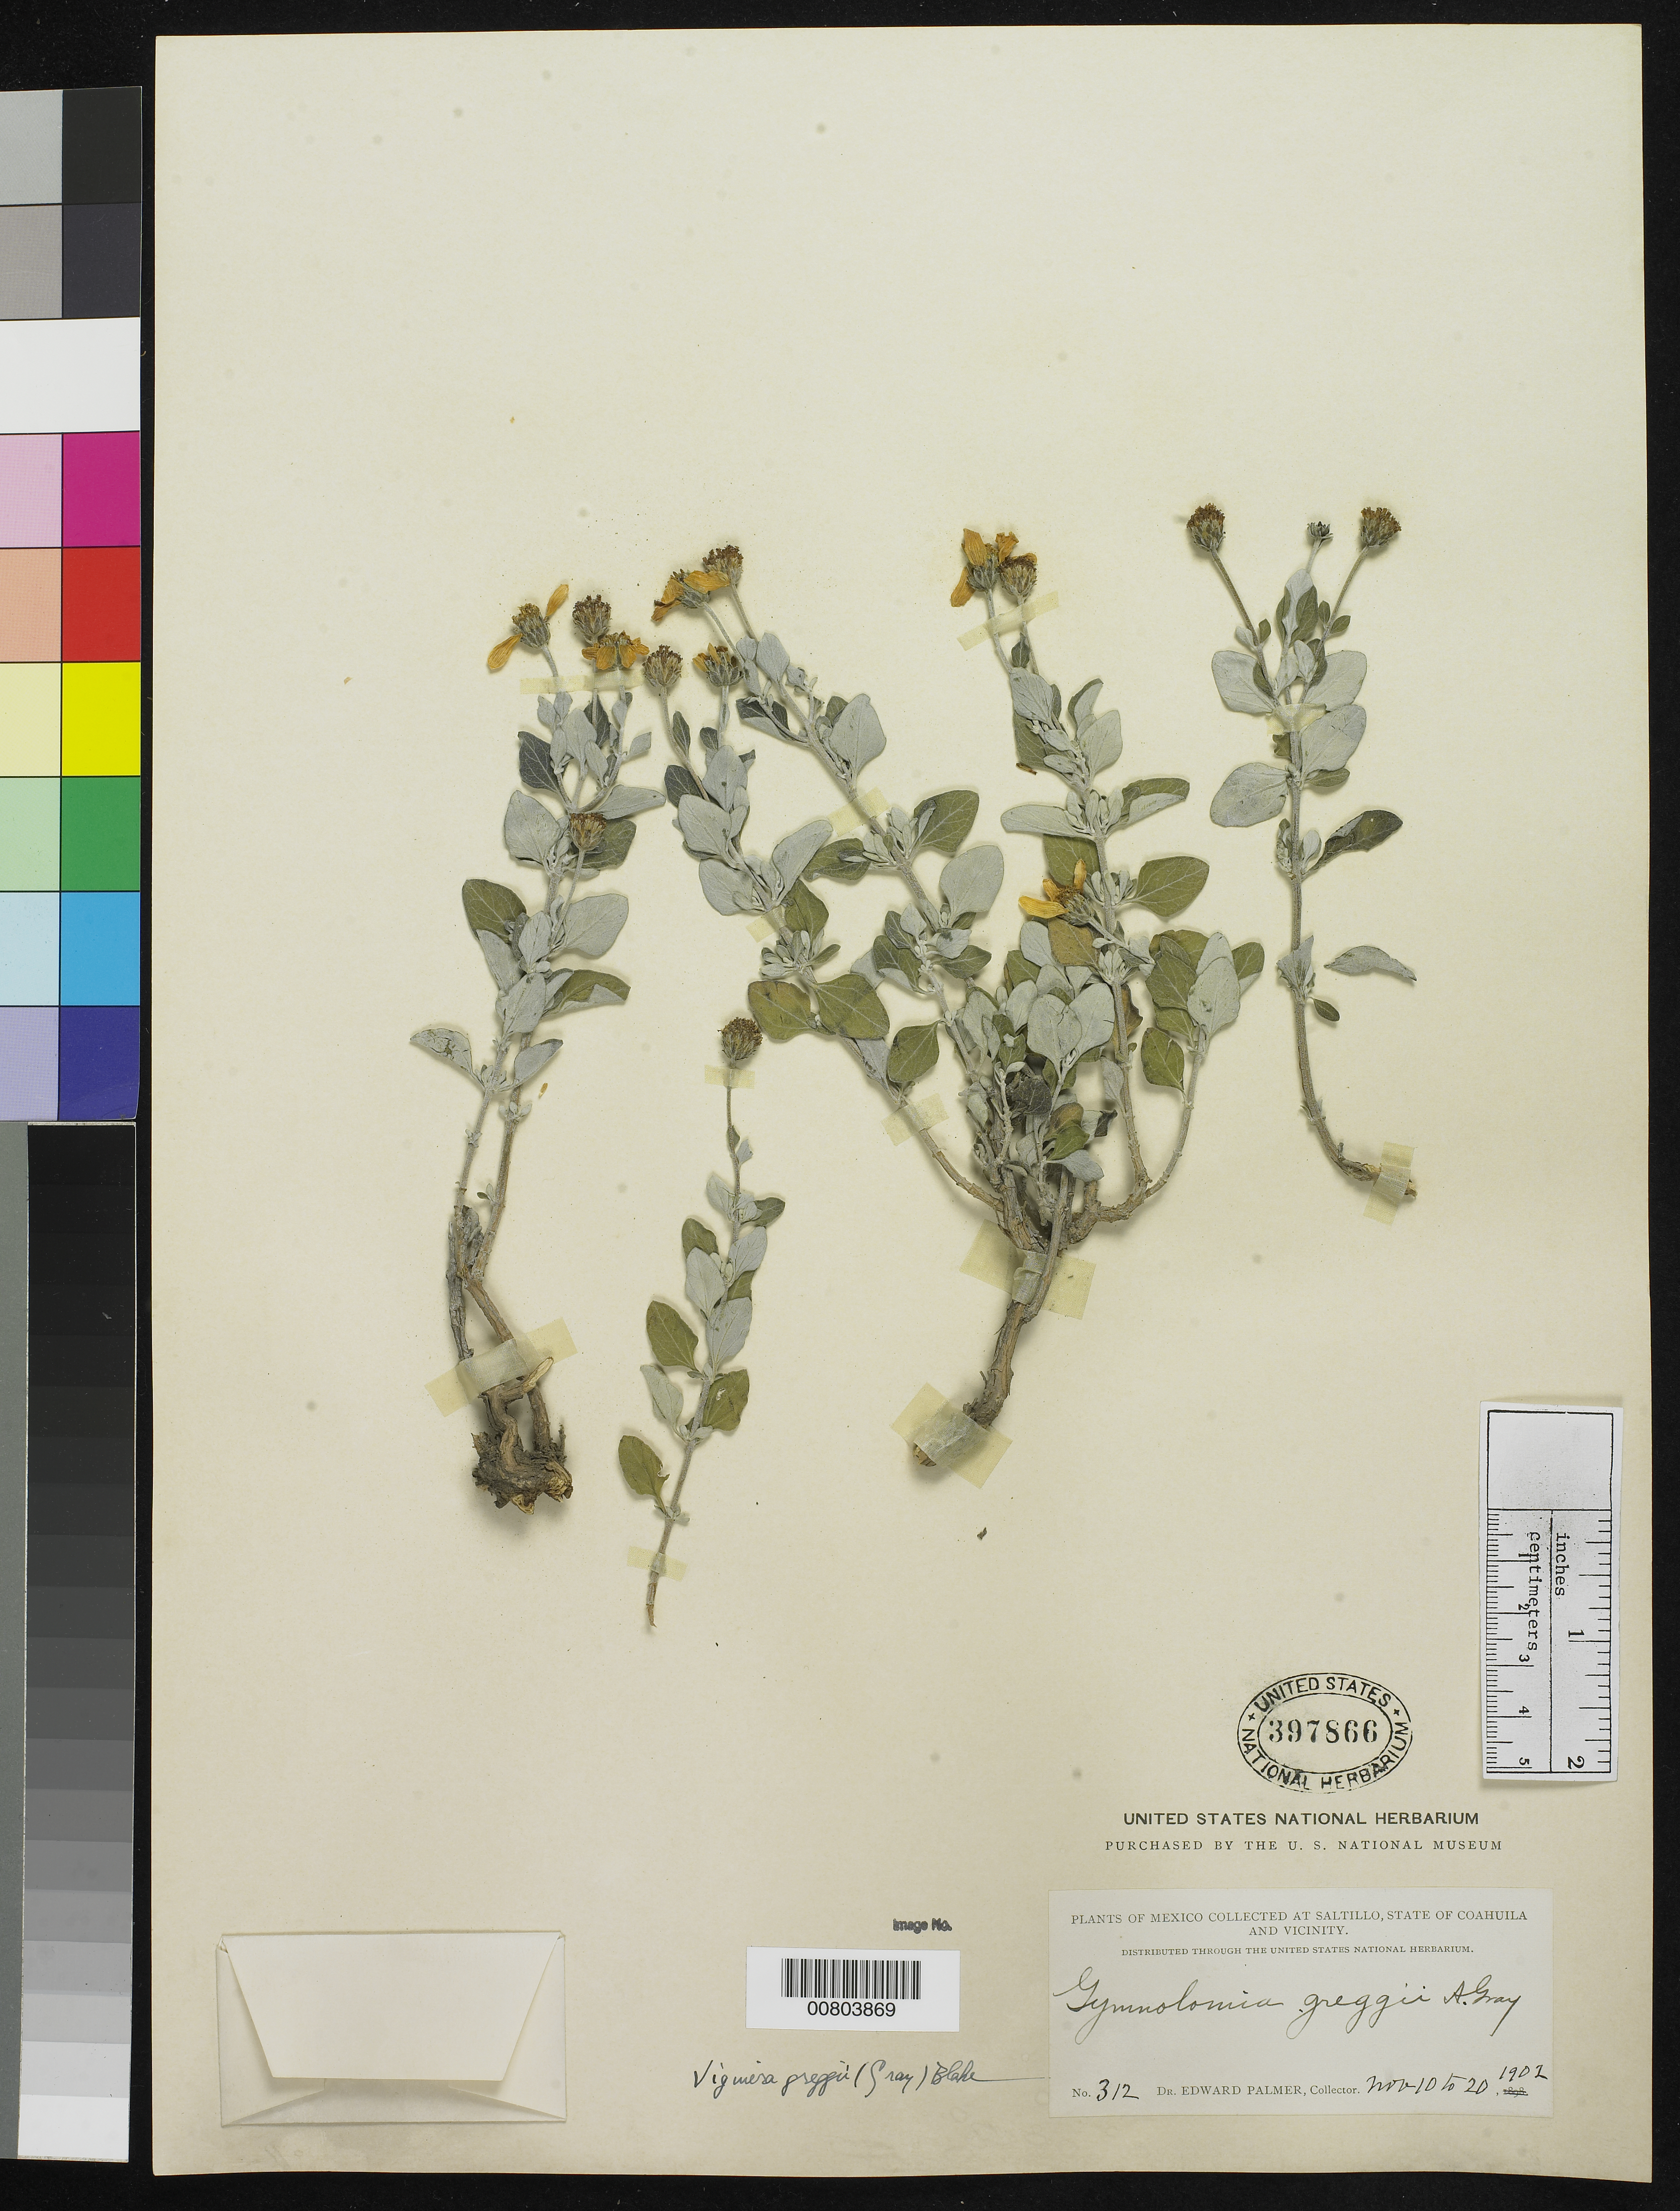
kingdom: Plantae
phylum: Tracheophyta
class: Magnoliopsida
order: Asterales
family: Asteraceae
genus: Viguiera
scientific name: Viguiera greggii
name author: (A. Gray) S.F. Blake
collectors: E. Palmer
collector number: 312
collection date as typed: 10 Nov 1902 to 20 Nov 1902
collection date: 1902-11-10/1902-11-20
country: Mexico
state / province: Coahuila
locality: Saltillo, Coahuila and vicinity.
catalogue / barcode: US 397866